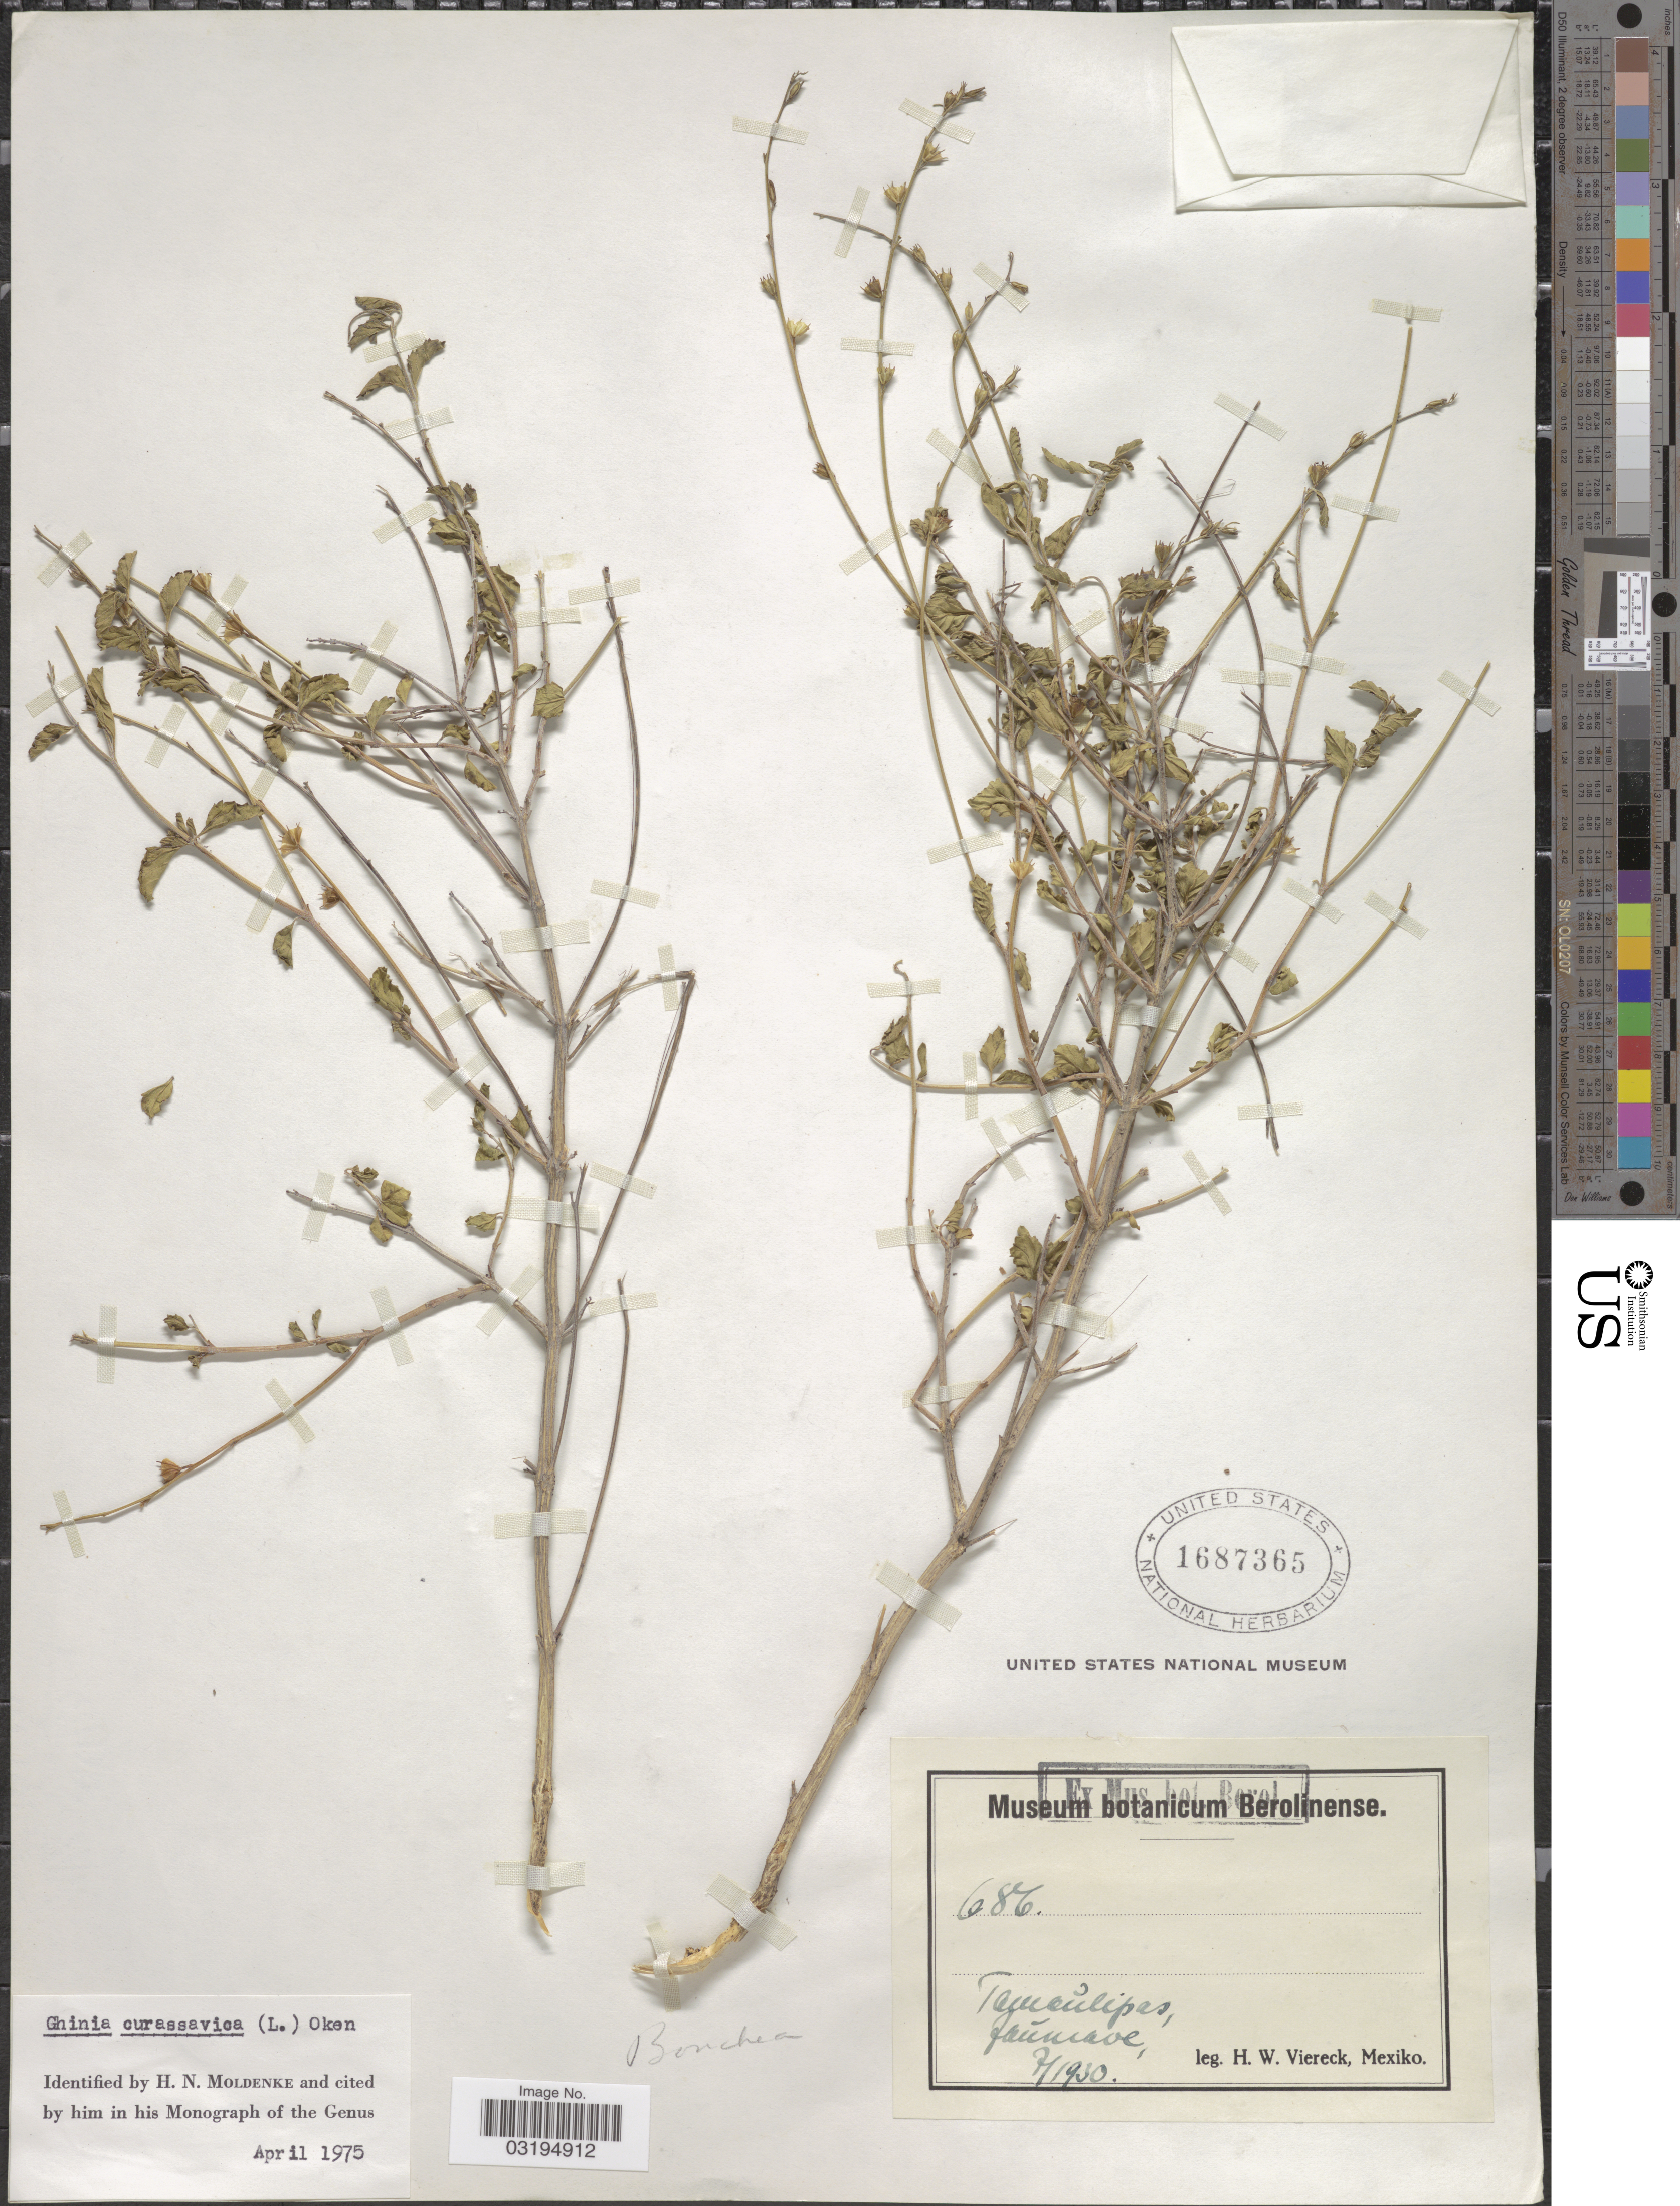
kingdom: Plantae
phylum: Tracheophyta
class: Magnoliopsida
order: Lamiales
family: Verbenaceae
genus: Tamonea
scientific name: Tamonea curassavica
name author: (L.) Pers.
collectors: H. W. Viereck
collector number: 686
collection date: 1930-07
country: Mexico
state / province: Tamaulipas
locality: Jaúmave.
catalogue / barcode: US 1687365